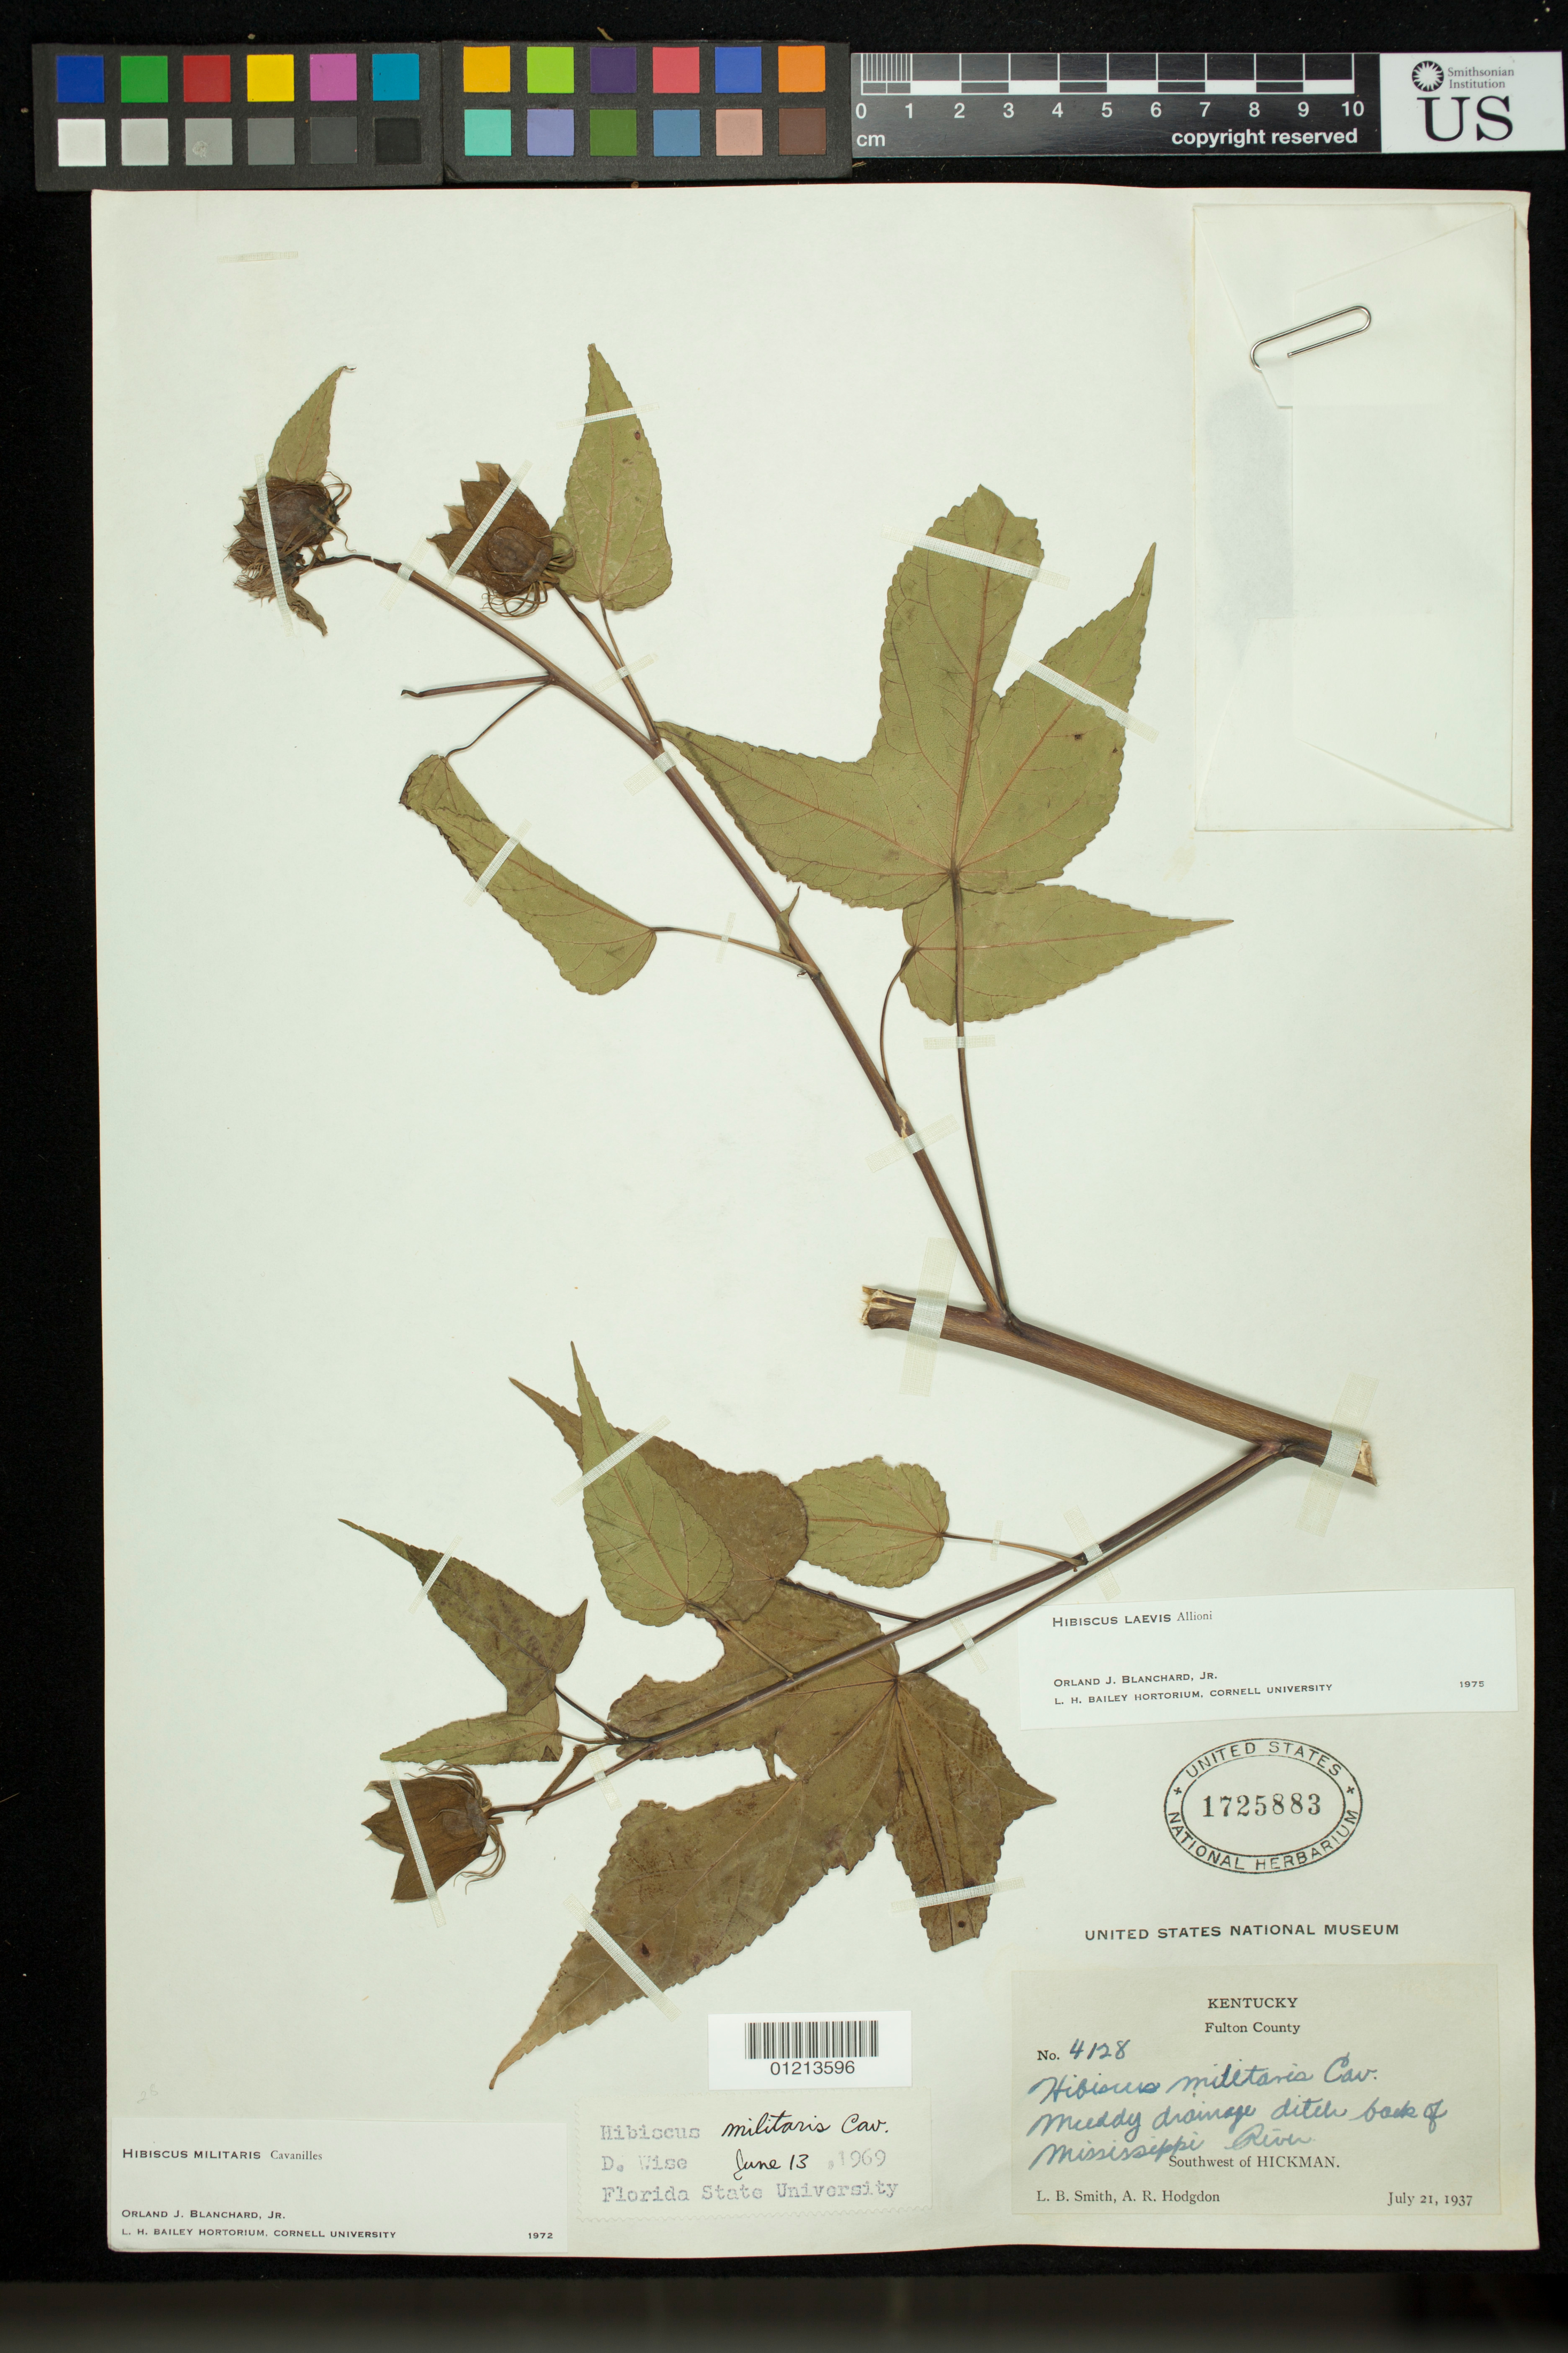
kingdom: Plantae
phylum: Tracheophyta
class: Magnoliopsida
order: Malvales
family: Malvaceae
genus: Hibiscus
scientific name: Hibiscus laevis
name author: All.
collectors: L. Smith & A. R. Hodgdon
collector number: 4128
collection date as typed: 21 Jul 1937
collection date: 1937-07-21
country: United States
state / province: Kentucky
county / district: Fulton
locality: Fulton County: Southwest of Hickman. Muddy drainage ditch back of Mississippi River.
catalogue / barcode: US 1725883